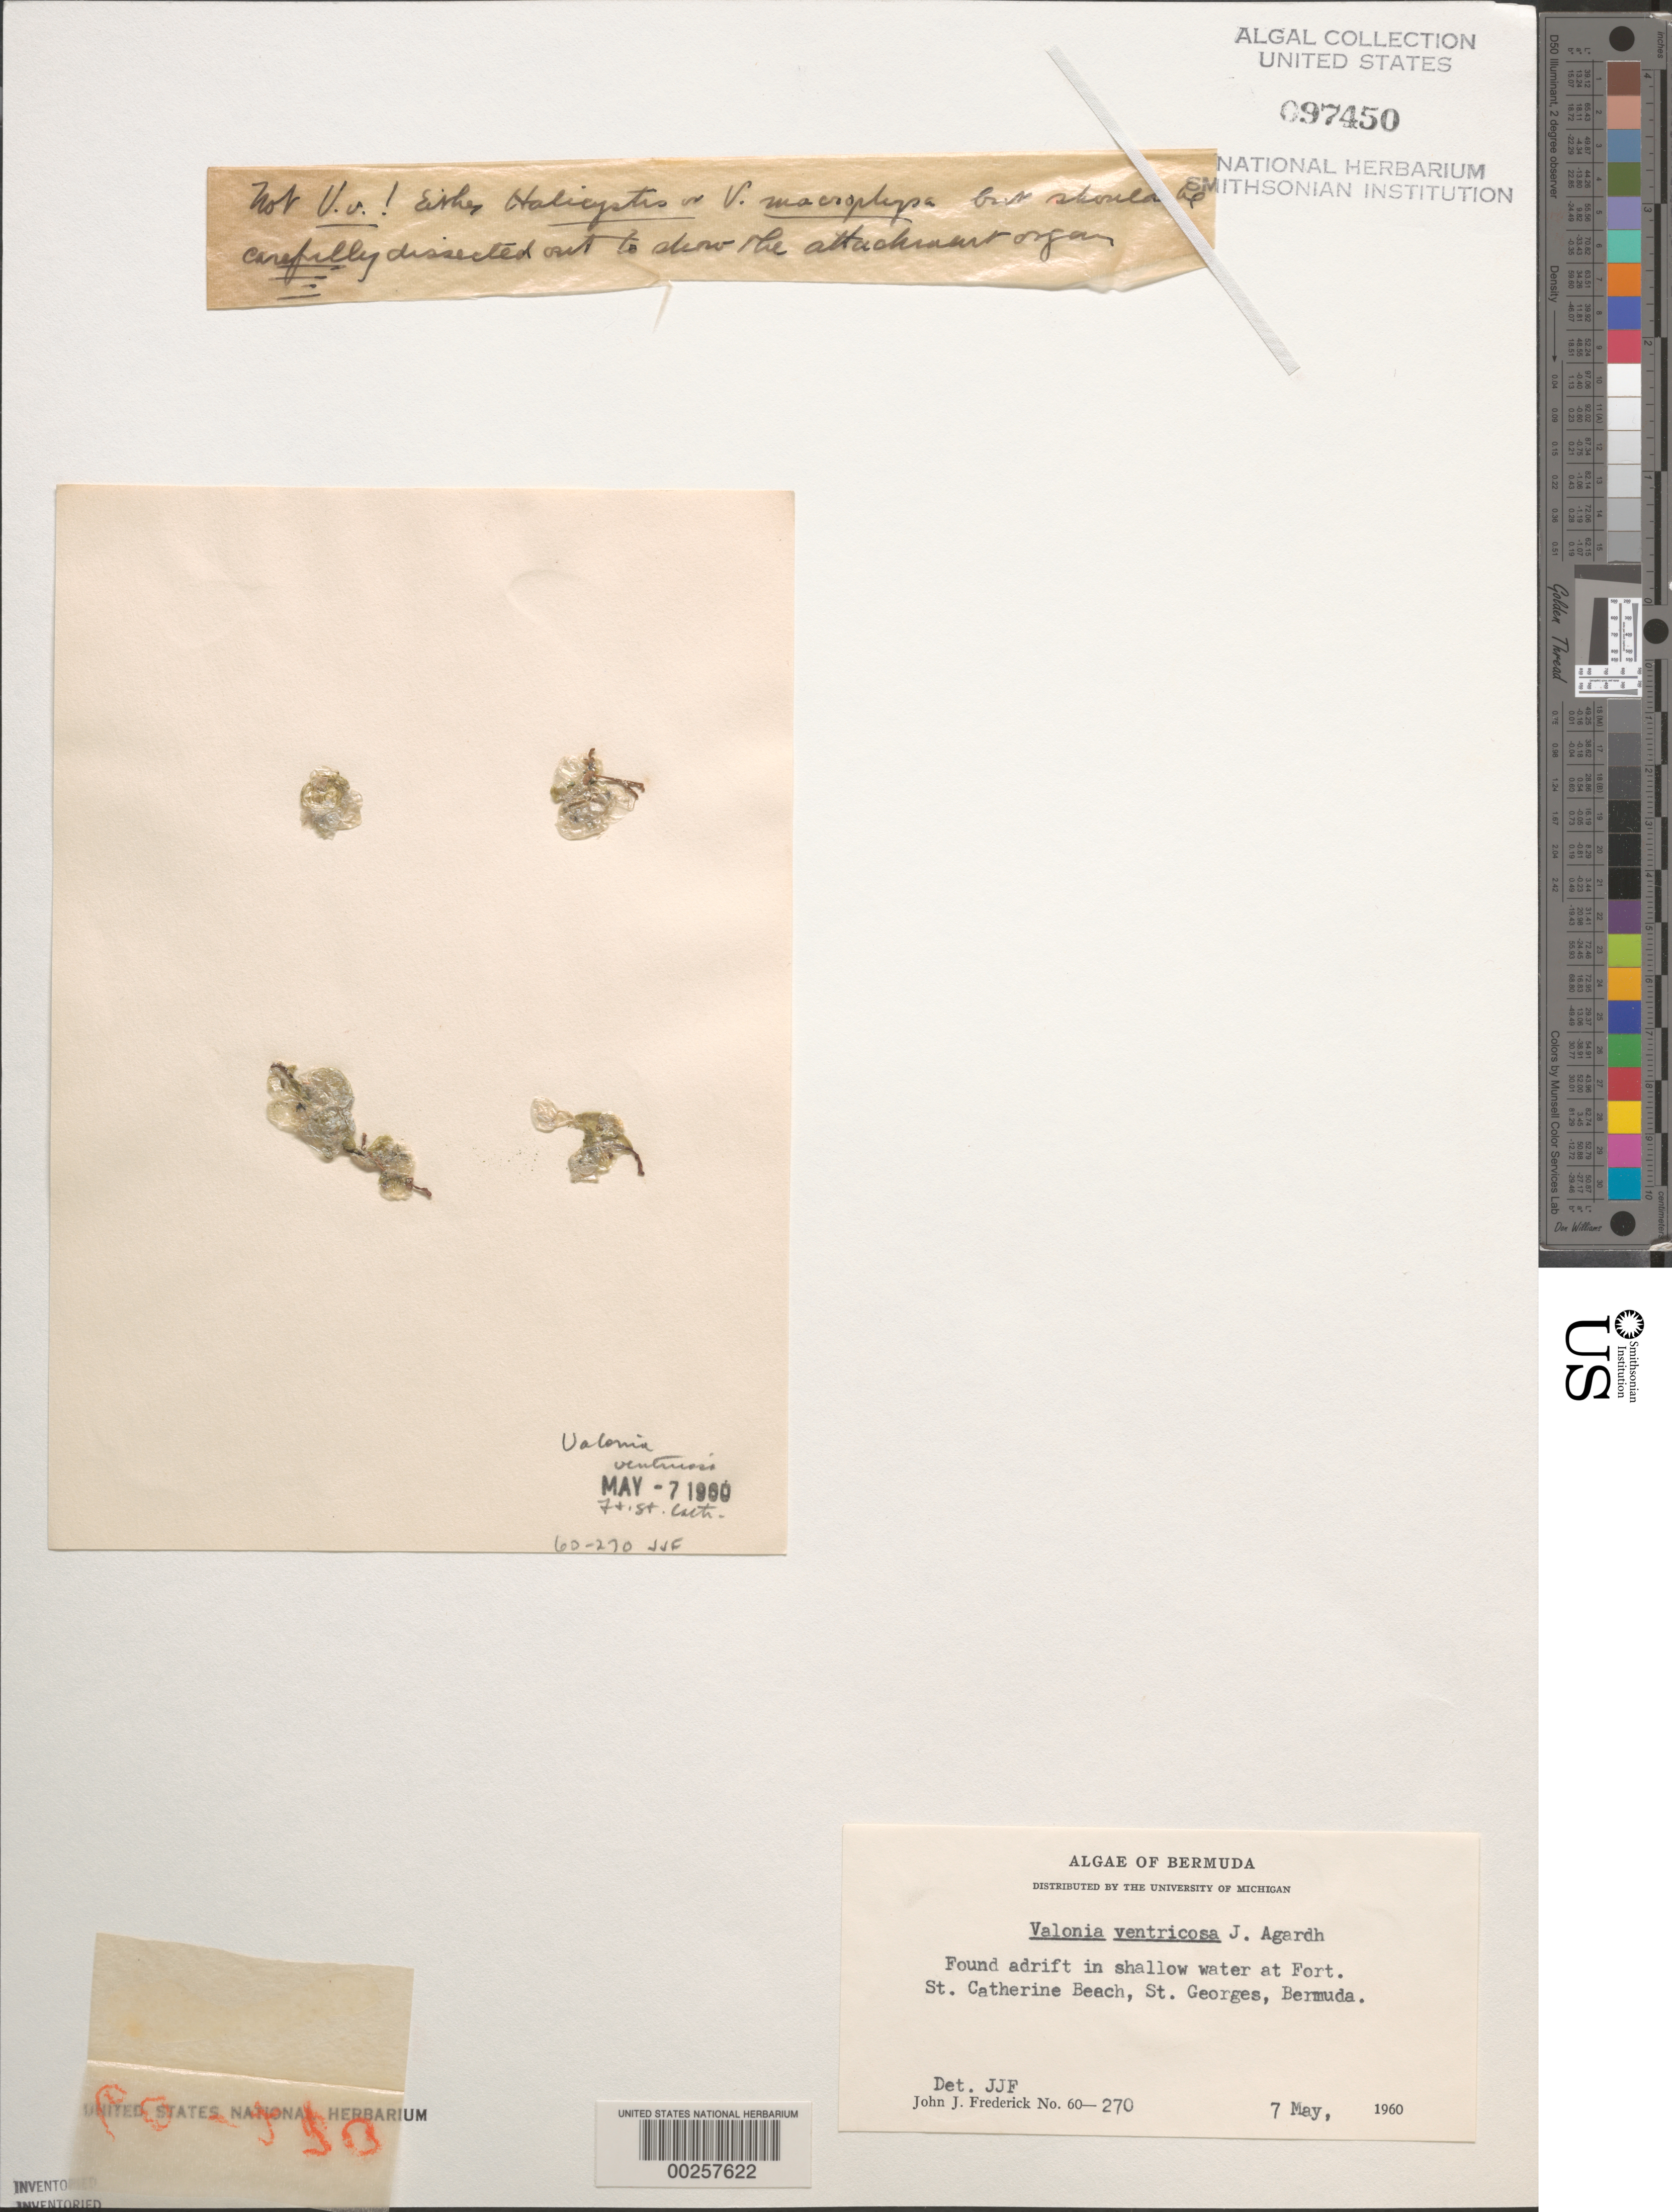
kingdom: Plantae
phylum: Chlorophyta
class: Ulvophyceae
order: Siphonocladales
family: Valoniaceae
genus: Valonia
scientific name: Valonia ventricosa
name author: J. Agardh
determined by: Frederick, J. J.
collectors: J. Frederick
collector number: JJF 60-270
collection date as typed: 07 May 1960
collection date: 1960-05-07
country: Bermuda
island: St. George's Island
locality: Fort St. Catherine Beach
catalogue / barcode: US 97450